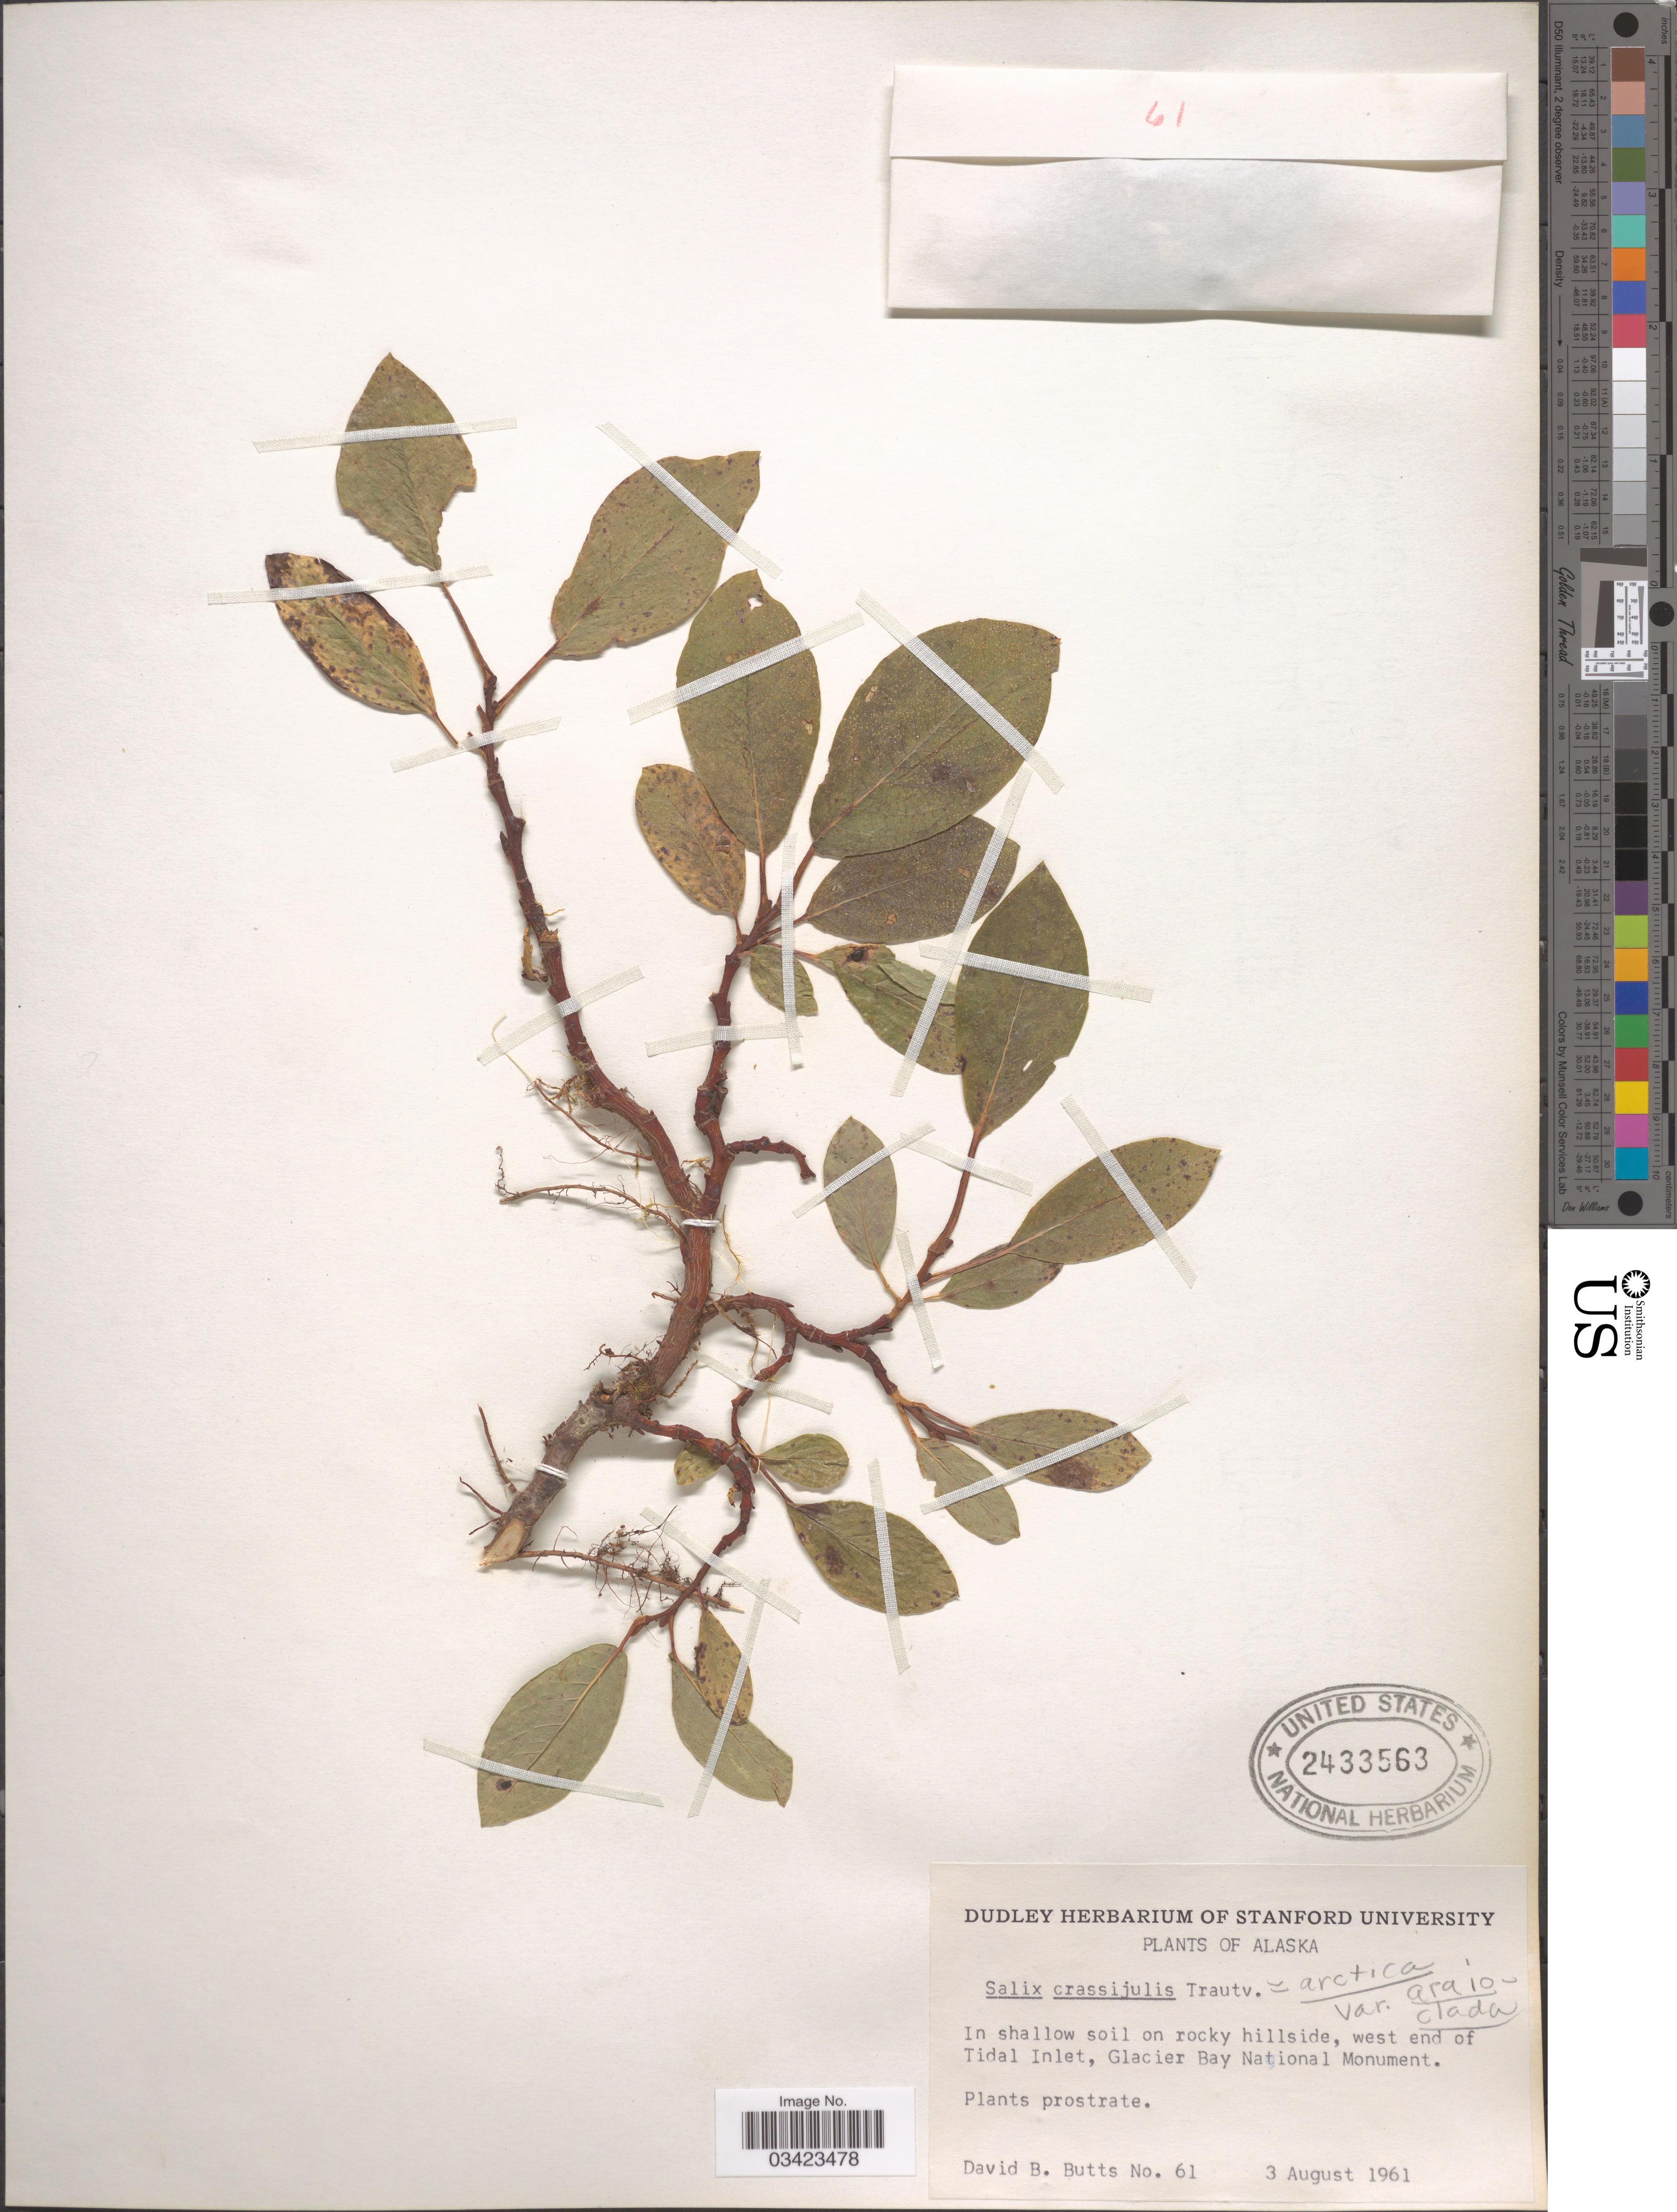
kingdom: Plantae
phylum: Tracheophyta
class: Magnoliopsida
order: Malpighiales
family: Salicaceae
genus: Salix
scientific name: Salix arctica var. araioclada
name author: (C.K. Schneid.) Raup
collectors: D. Butts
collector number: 61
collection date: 1961-08-03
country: United States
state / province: Alaska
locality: West end of Tidal Inlet, Glacier Bay National Monument.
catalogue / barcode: US 2433563